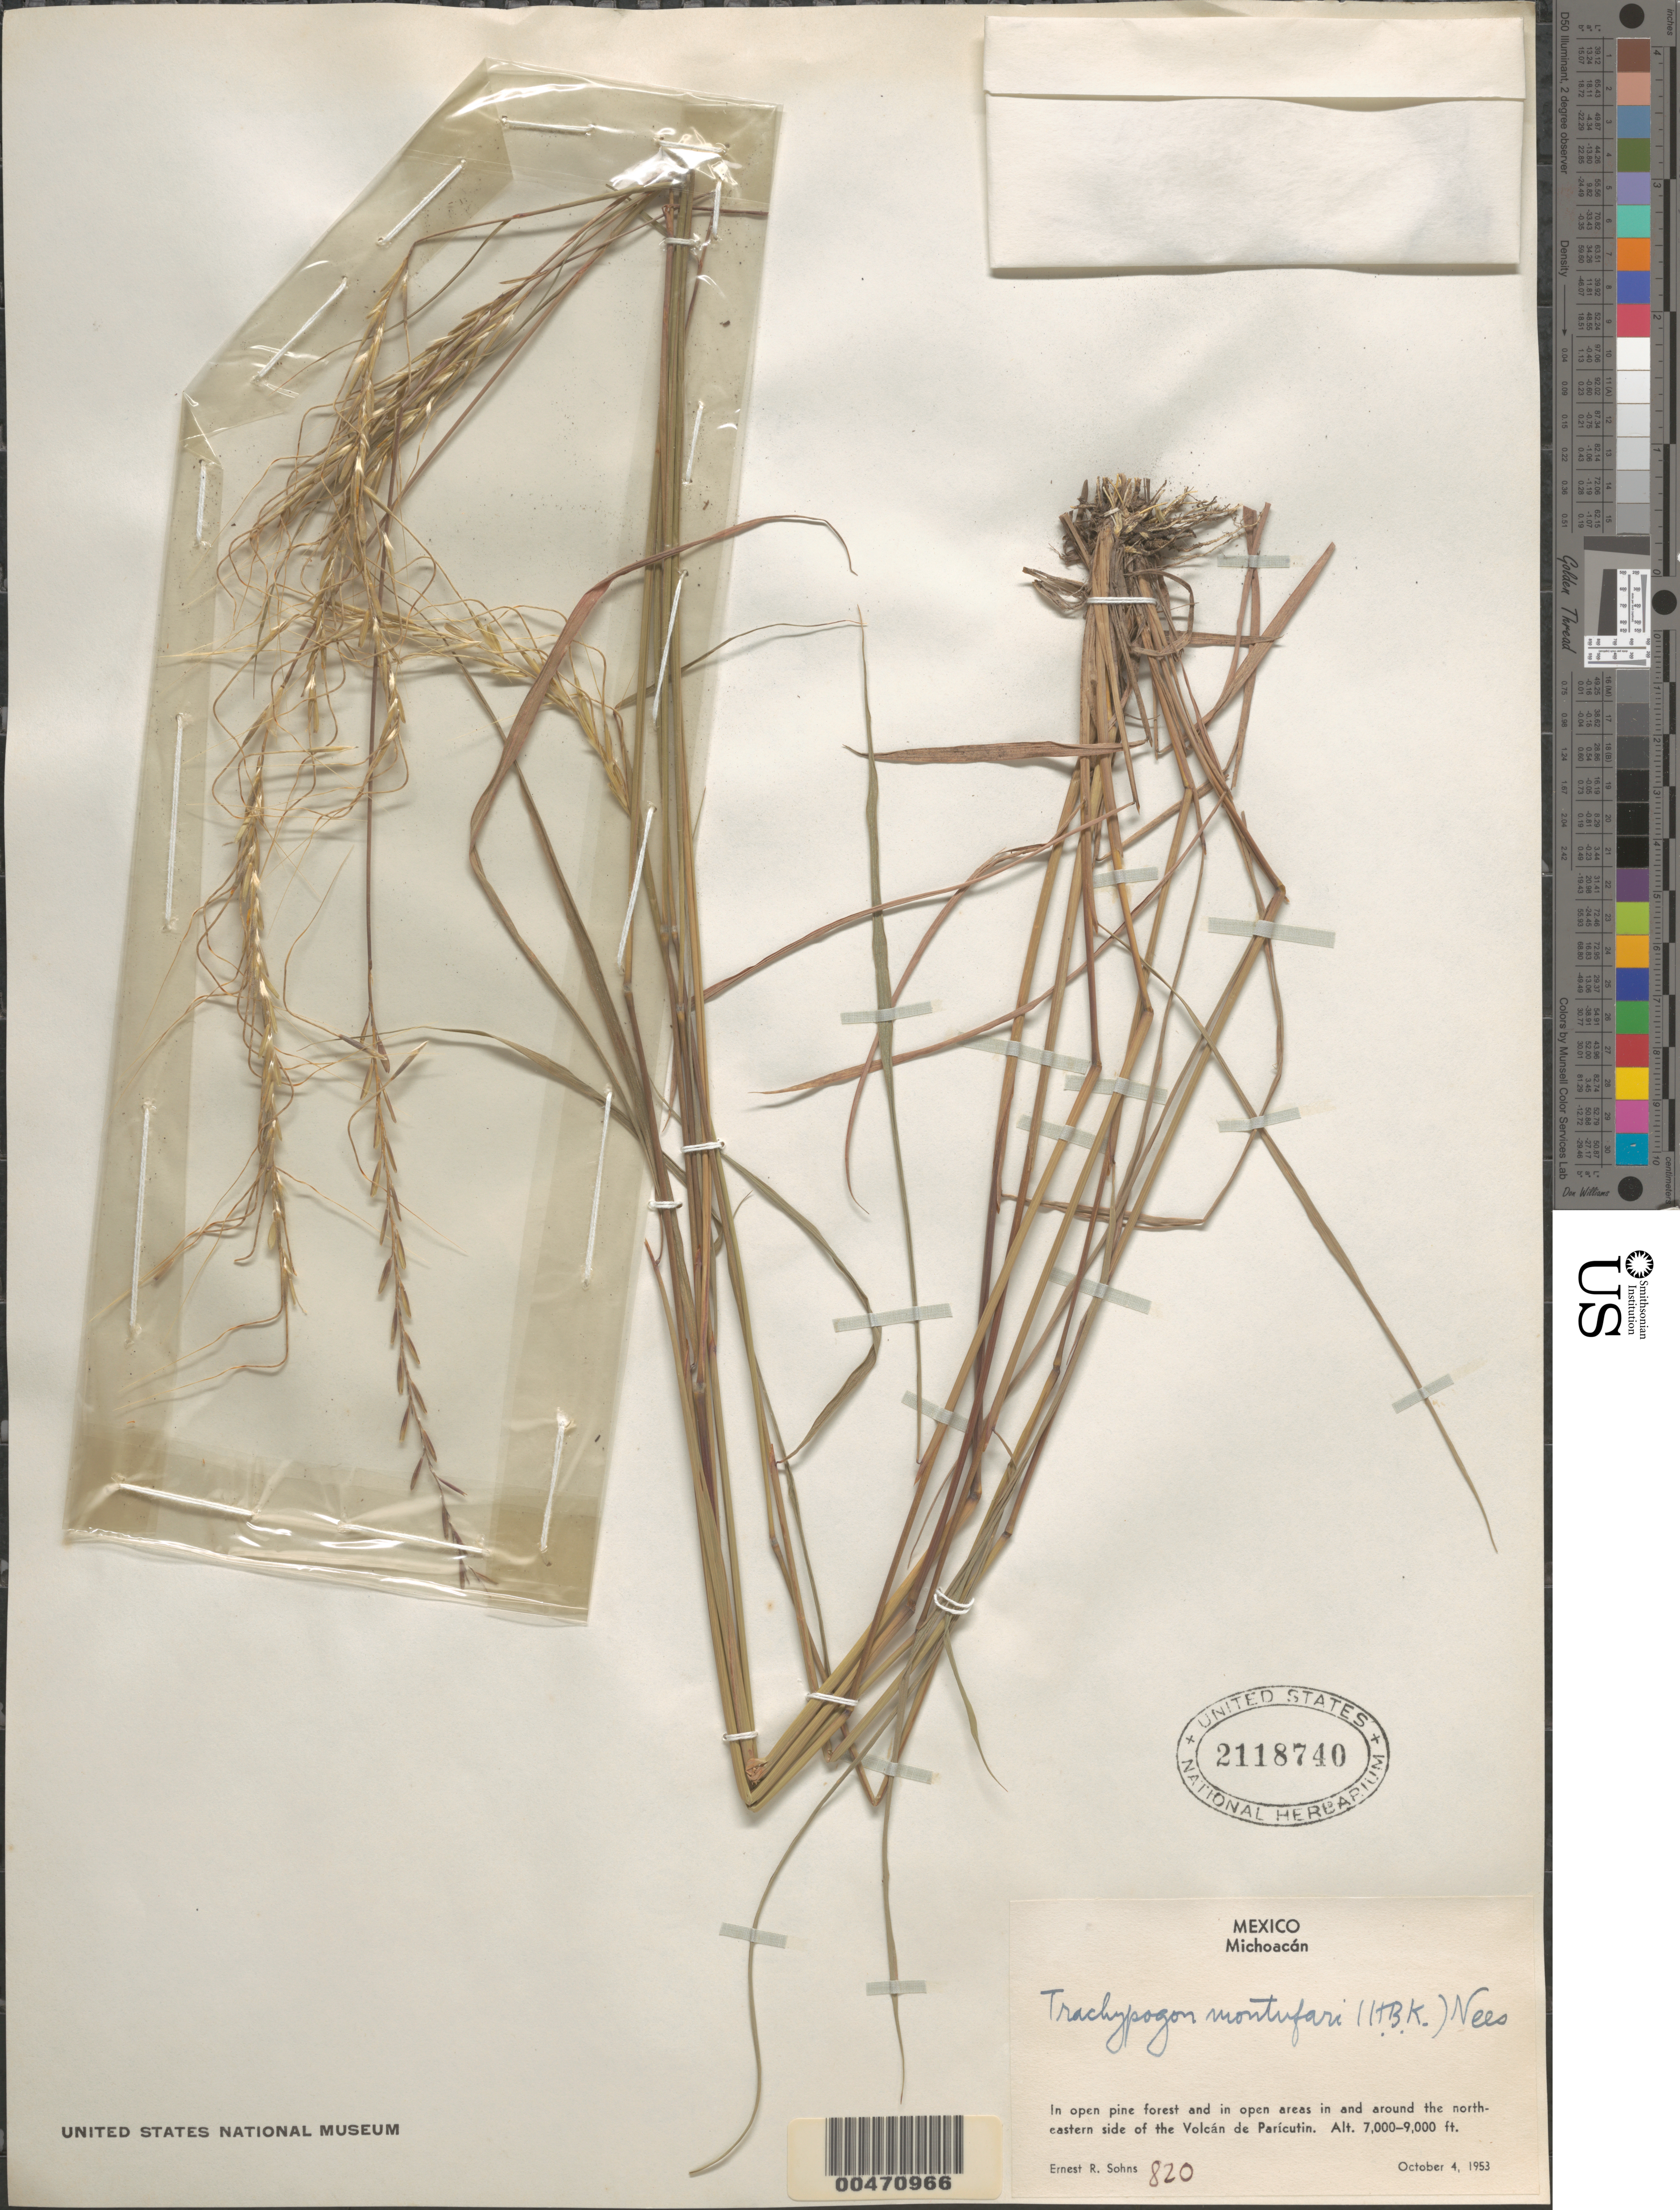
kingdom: Plantae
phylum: Tracheophyta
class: Liliopsida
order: Poales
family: Poaceae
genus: Trachypogon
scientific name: Trachypogon montufari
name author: (Kunth) Nees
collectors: E. R. Sohns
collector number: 820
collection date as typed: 4 Oct 1953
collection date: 1953-10-04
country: Mexico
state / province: Michoacán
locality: In & around the NE side of the Volcán de Parícutin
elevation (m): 2134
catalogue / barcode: US 2118740